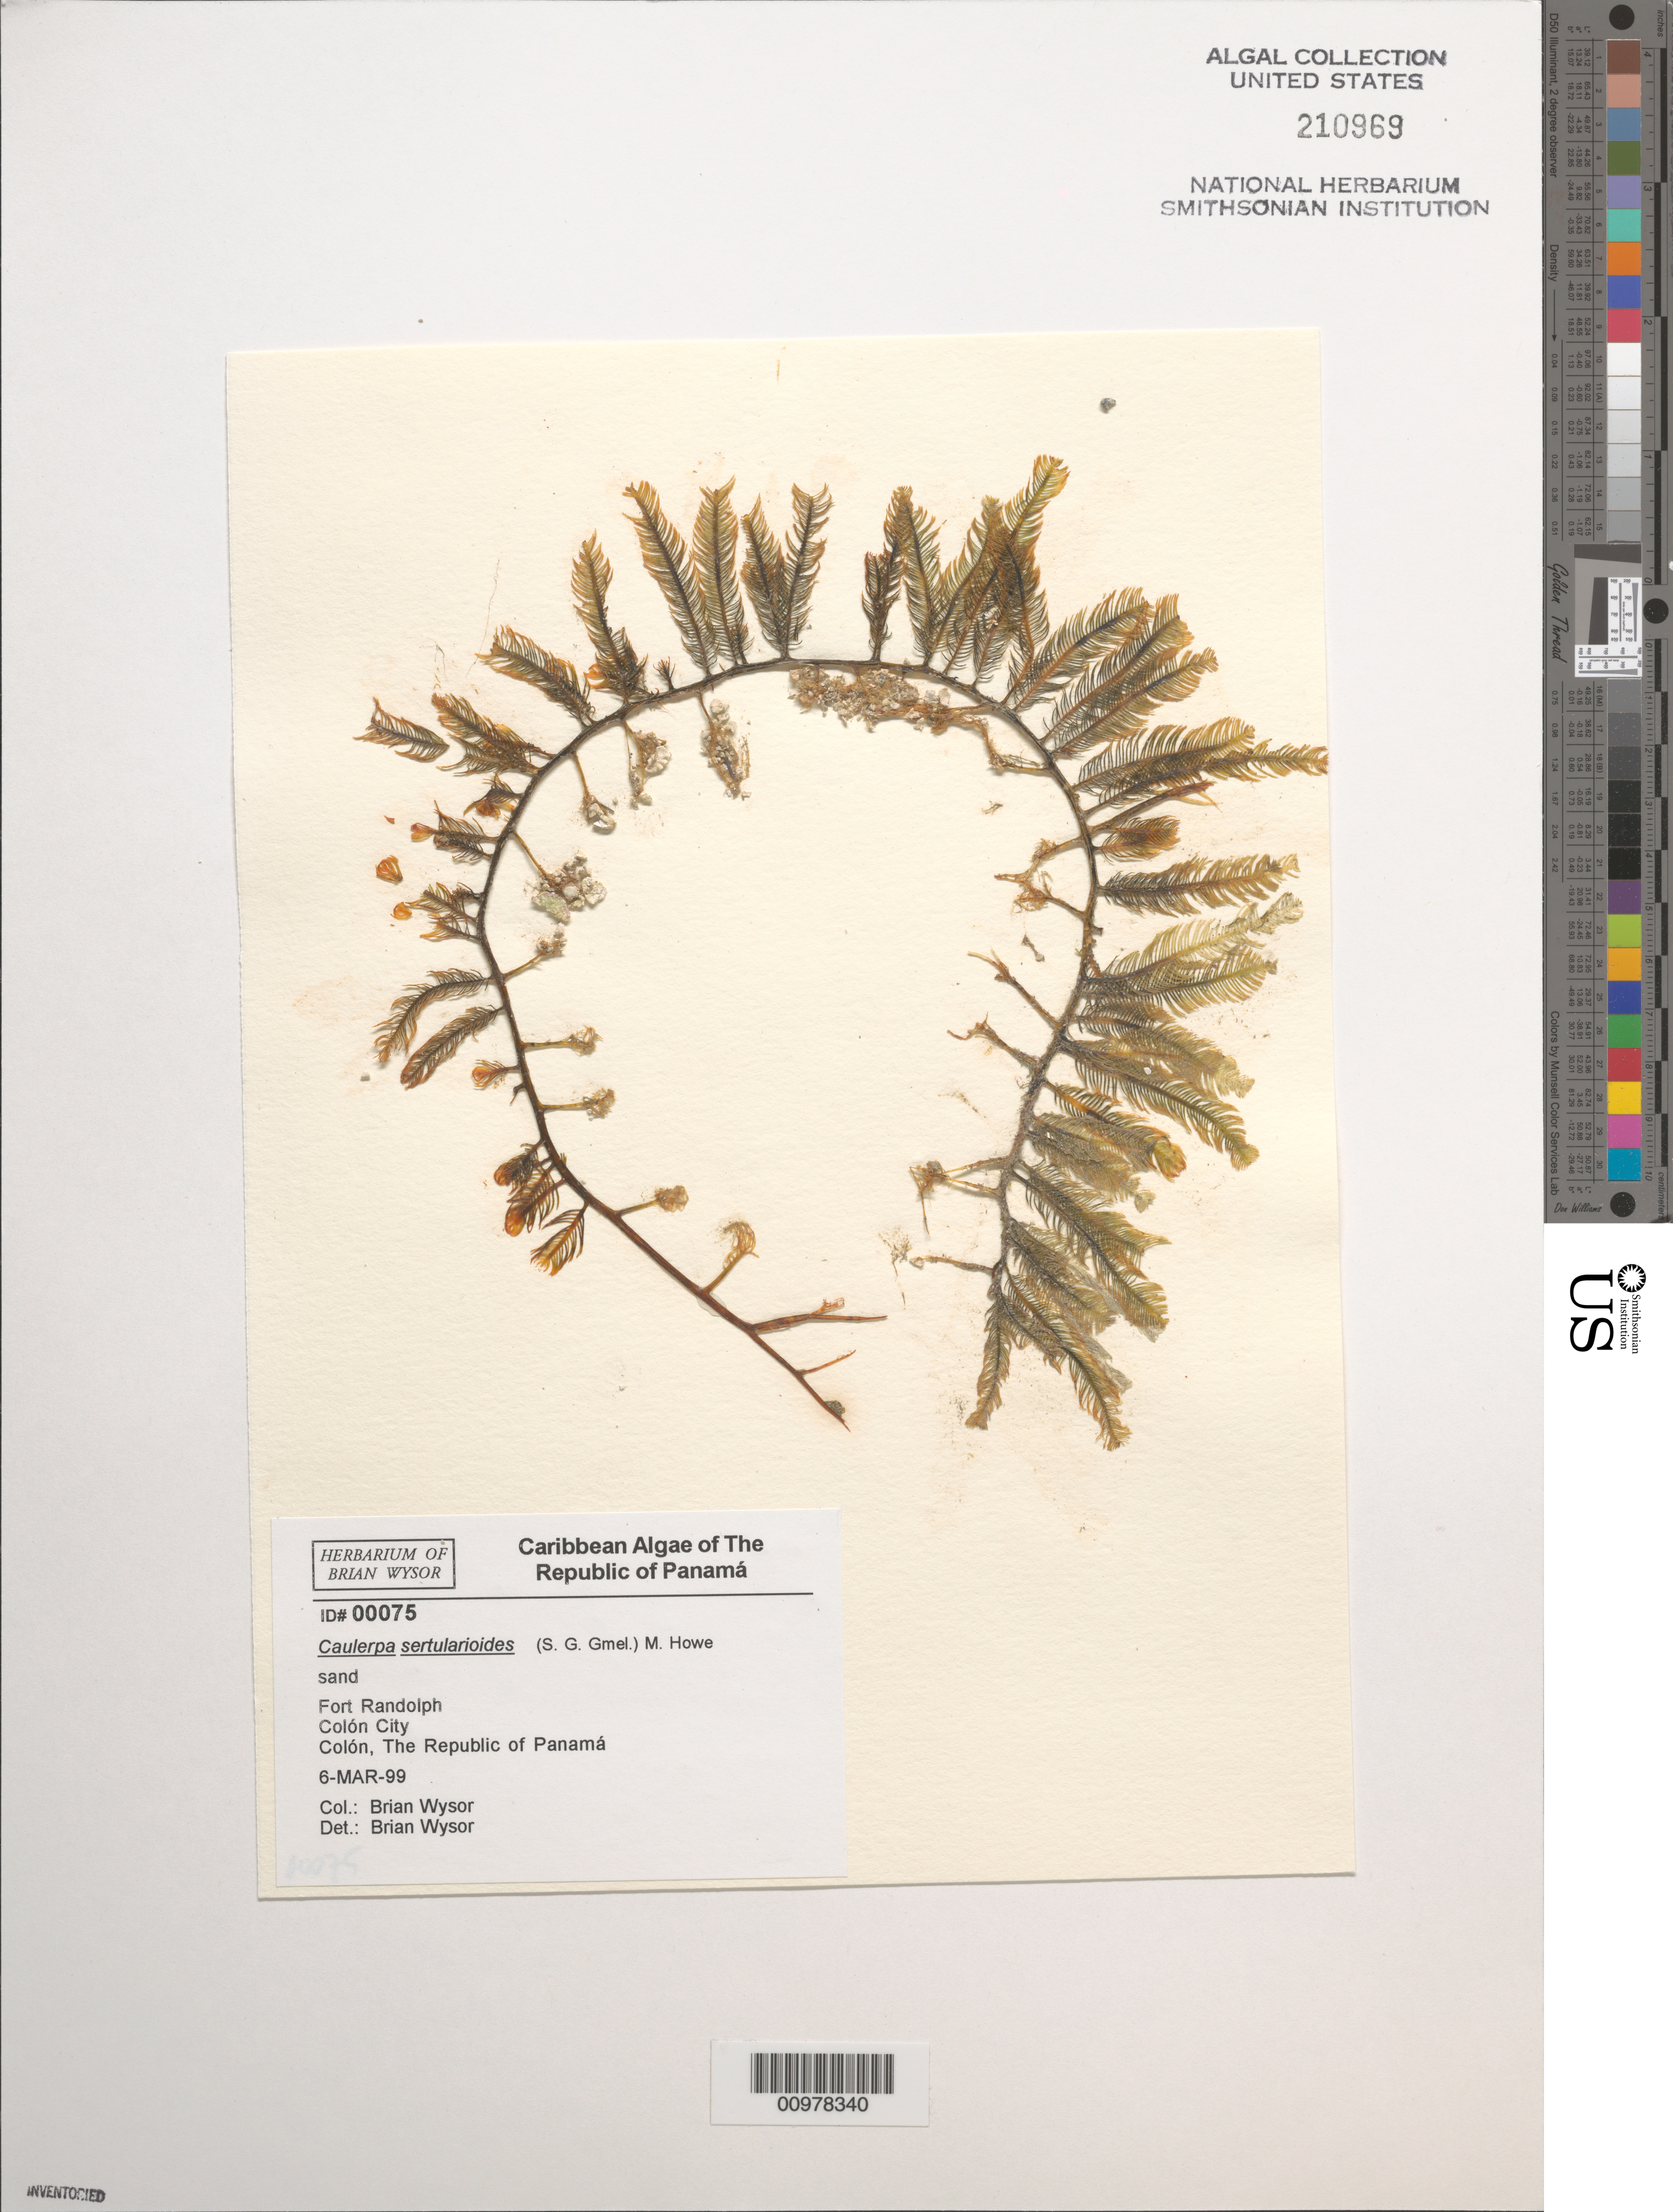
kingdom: Plantae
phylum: Chlorophyta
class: Ulvophyceae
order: Bryopsidales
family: Caulerpaceae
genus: Caulerpa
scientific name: Caulerpa sertularioides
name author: (S.G. Gmel.) M. Howe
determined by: Wysor, B.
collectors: B. Wysor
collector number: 00075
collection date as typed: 06 Mar 1999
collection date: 1999-03-06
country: Panama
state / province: Colón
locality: Fort Randolph, Colón City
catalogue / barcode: US 210969